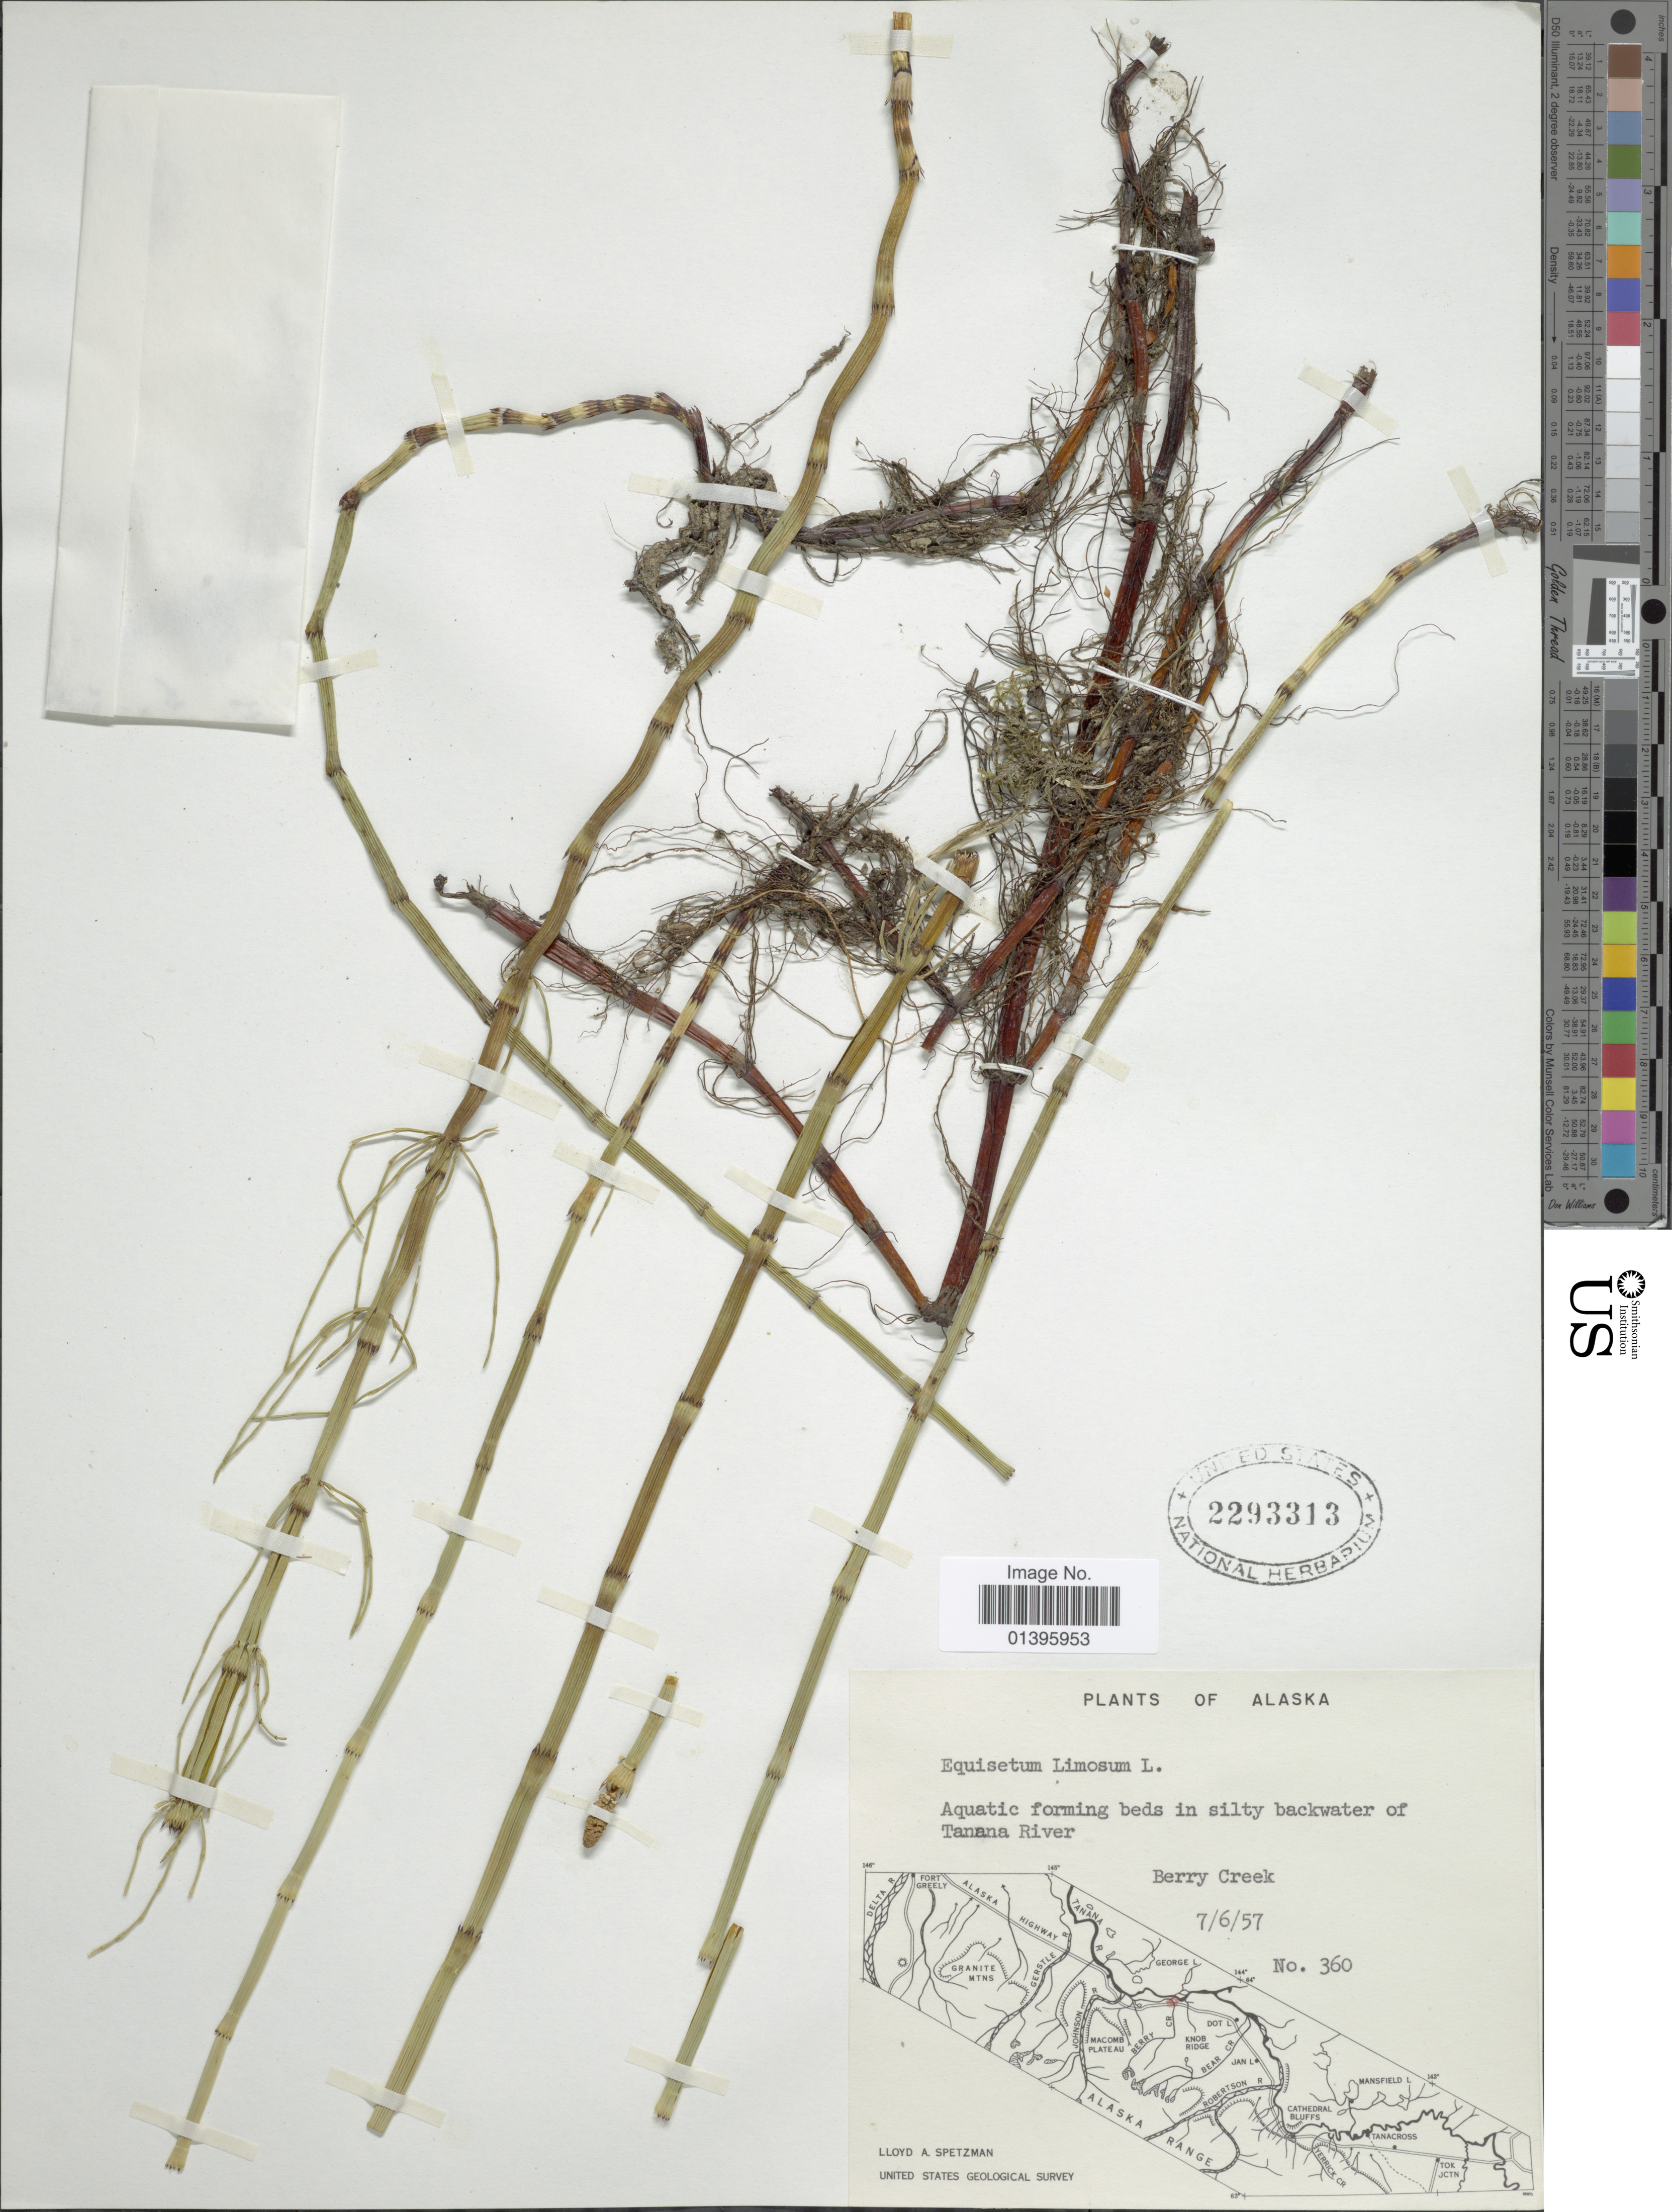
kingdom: Plantae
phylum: Tracheophyta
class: Polypodiopsida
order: Equisetales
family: Equisetaceae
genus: Equisetum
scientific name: Equisetum fluviatile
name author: L.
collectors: L. Spetzman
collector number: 360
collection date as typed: Transcribed d/m/y: 6/7/57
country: United States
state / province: Alaska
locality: Aquatic forming beds in silty backwater of Tanana River, Berry Creek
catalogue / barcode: US 2293313